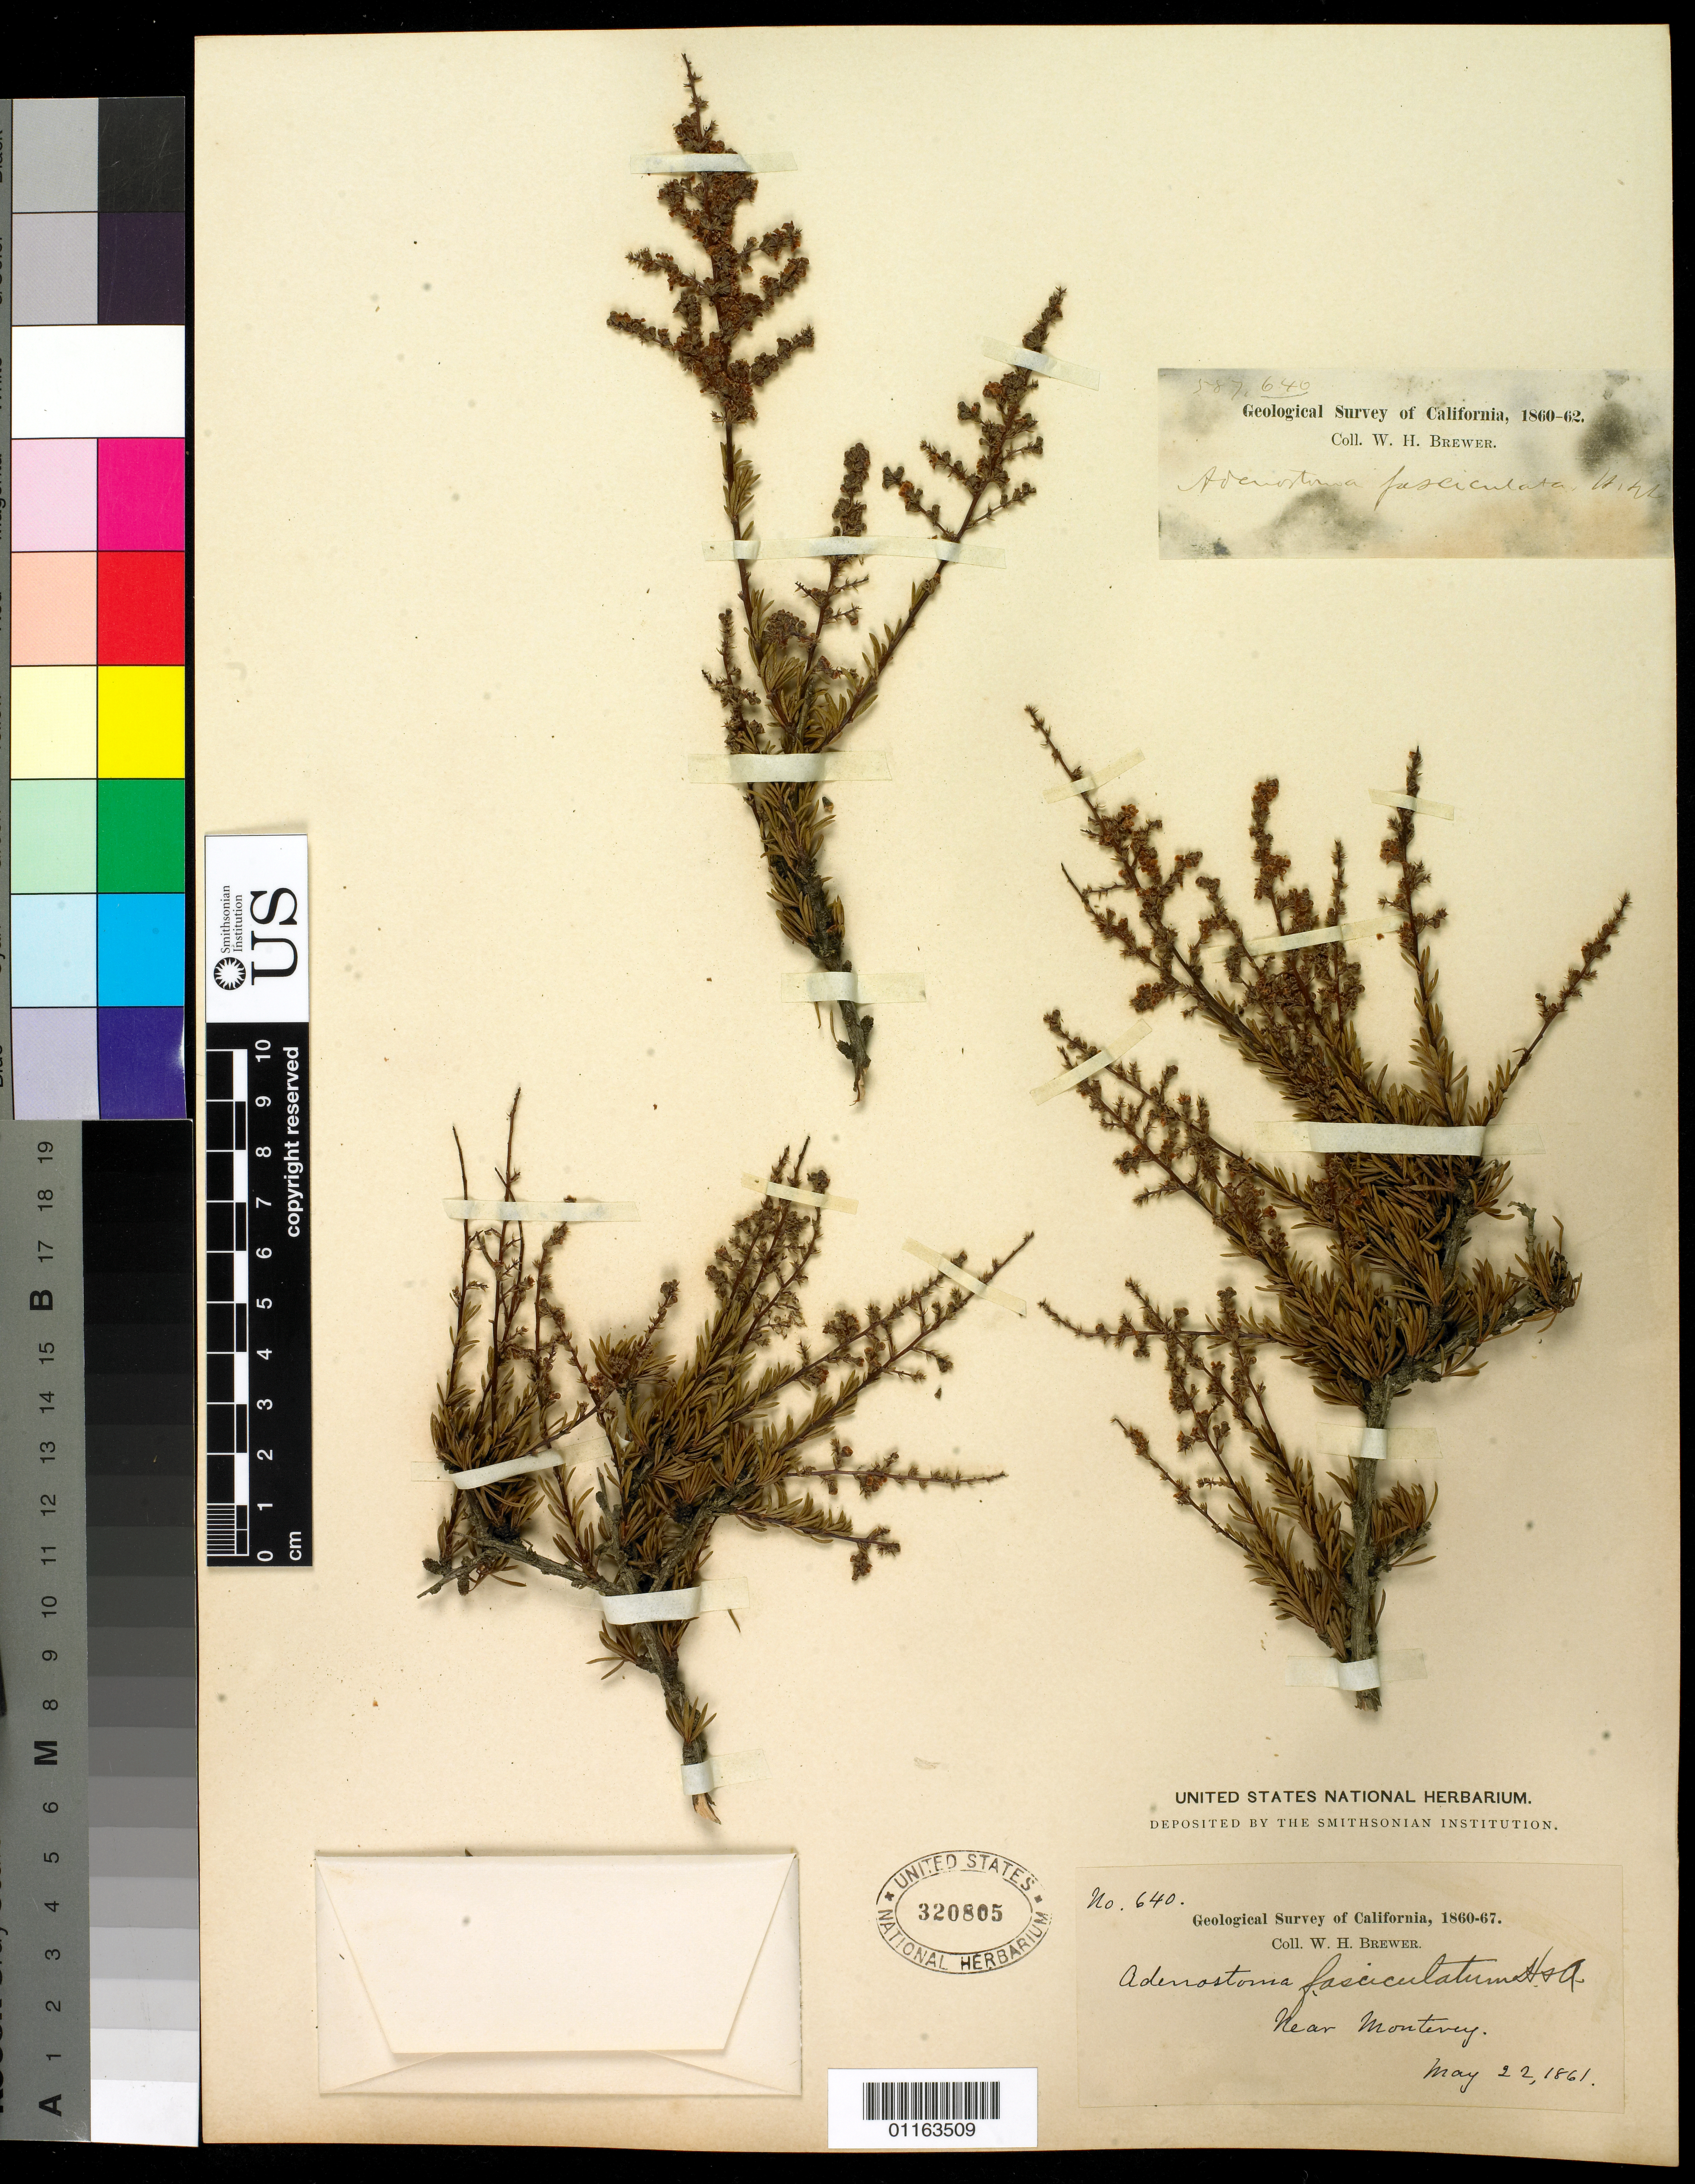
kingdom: Plantae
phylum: Tracheophyta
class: Magnoliopsida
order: Rosales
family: Rosaceae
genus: Adenostoma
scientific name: Adenostoma fasciculatum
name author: Hook. & Arn.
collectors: W. H. Brewer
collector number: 640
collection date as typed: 22 May 1861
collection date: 1861-05-22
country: United States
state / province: California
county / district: Monterey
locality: Near Monterey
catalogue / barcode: US 320805